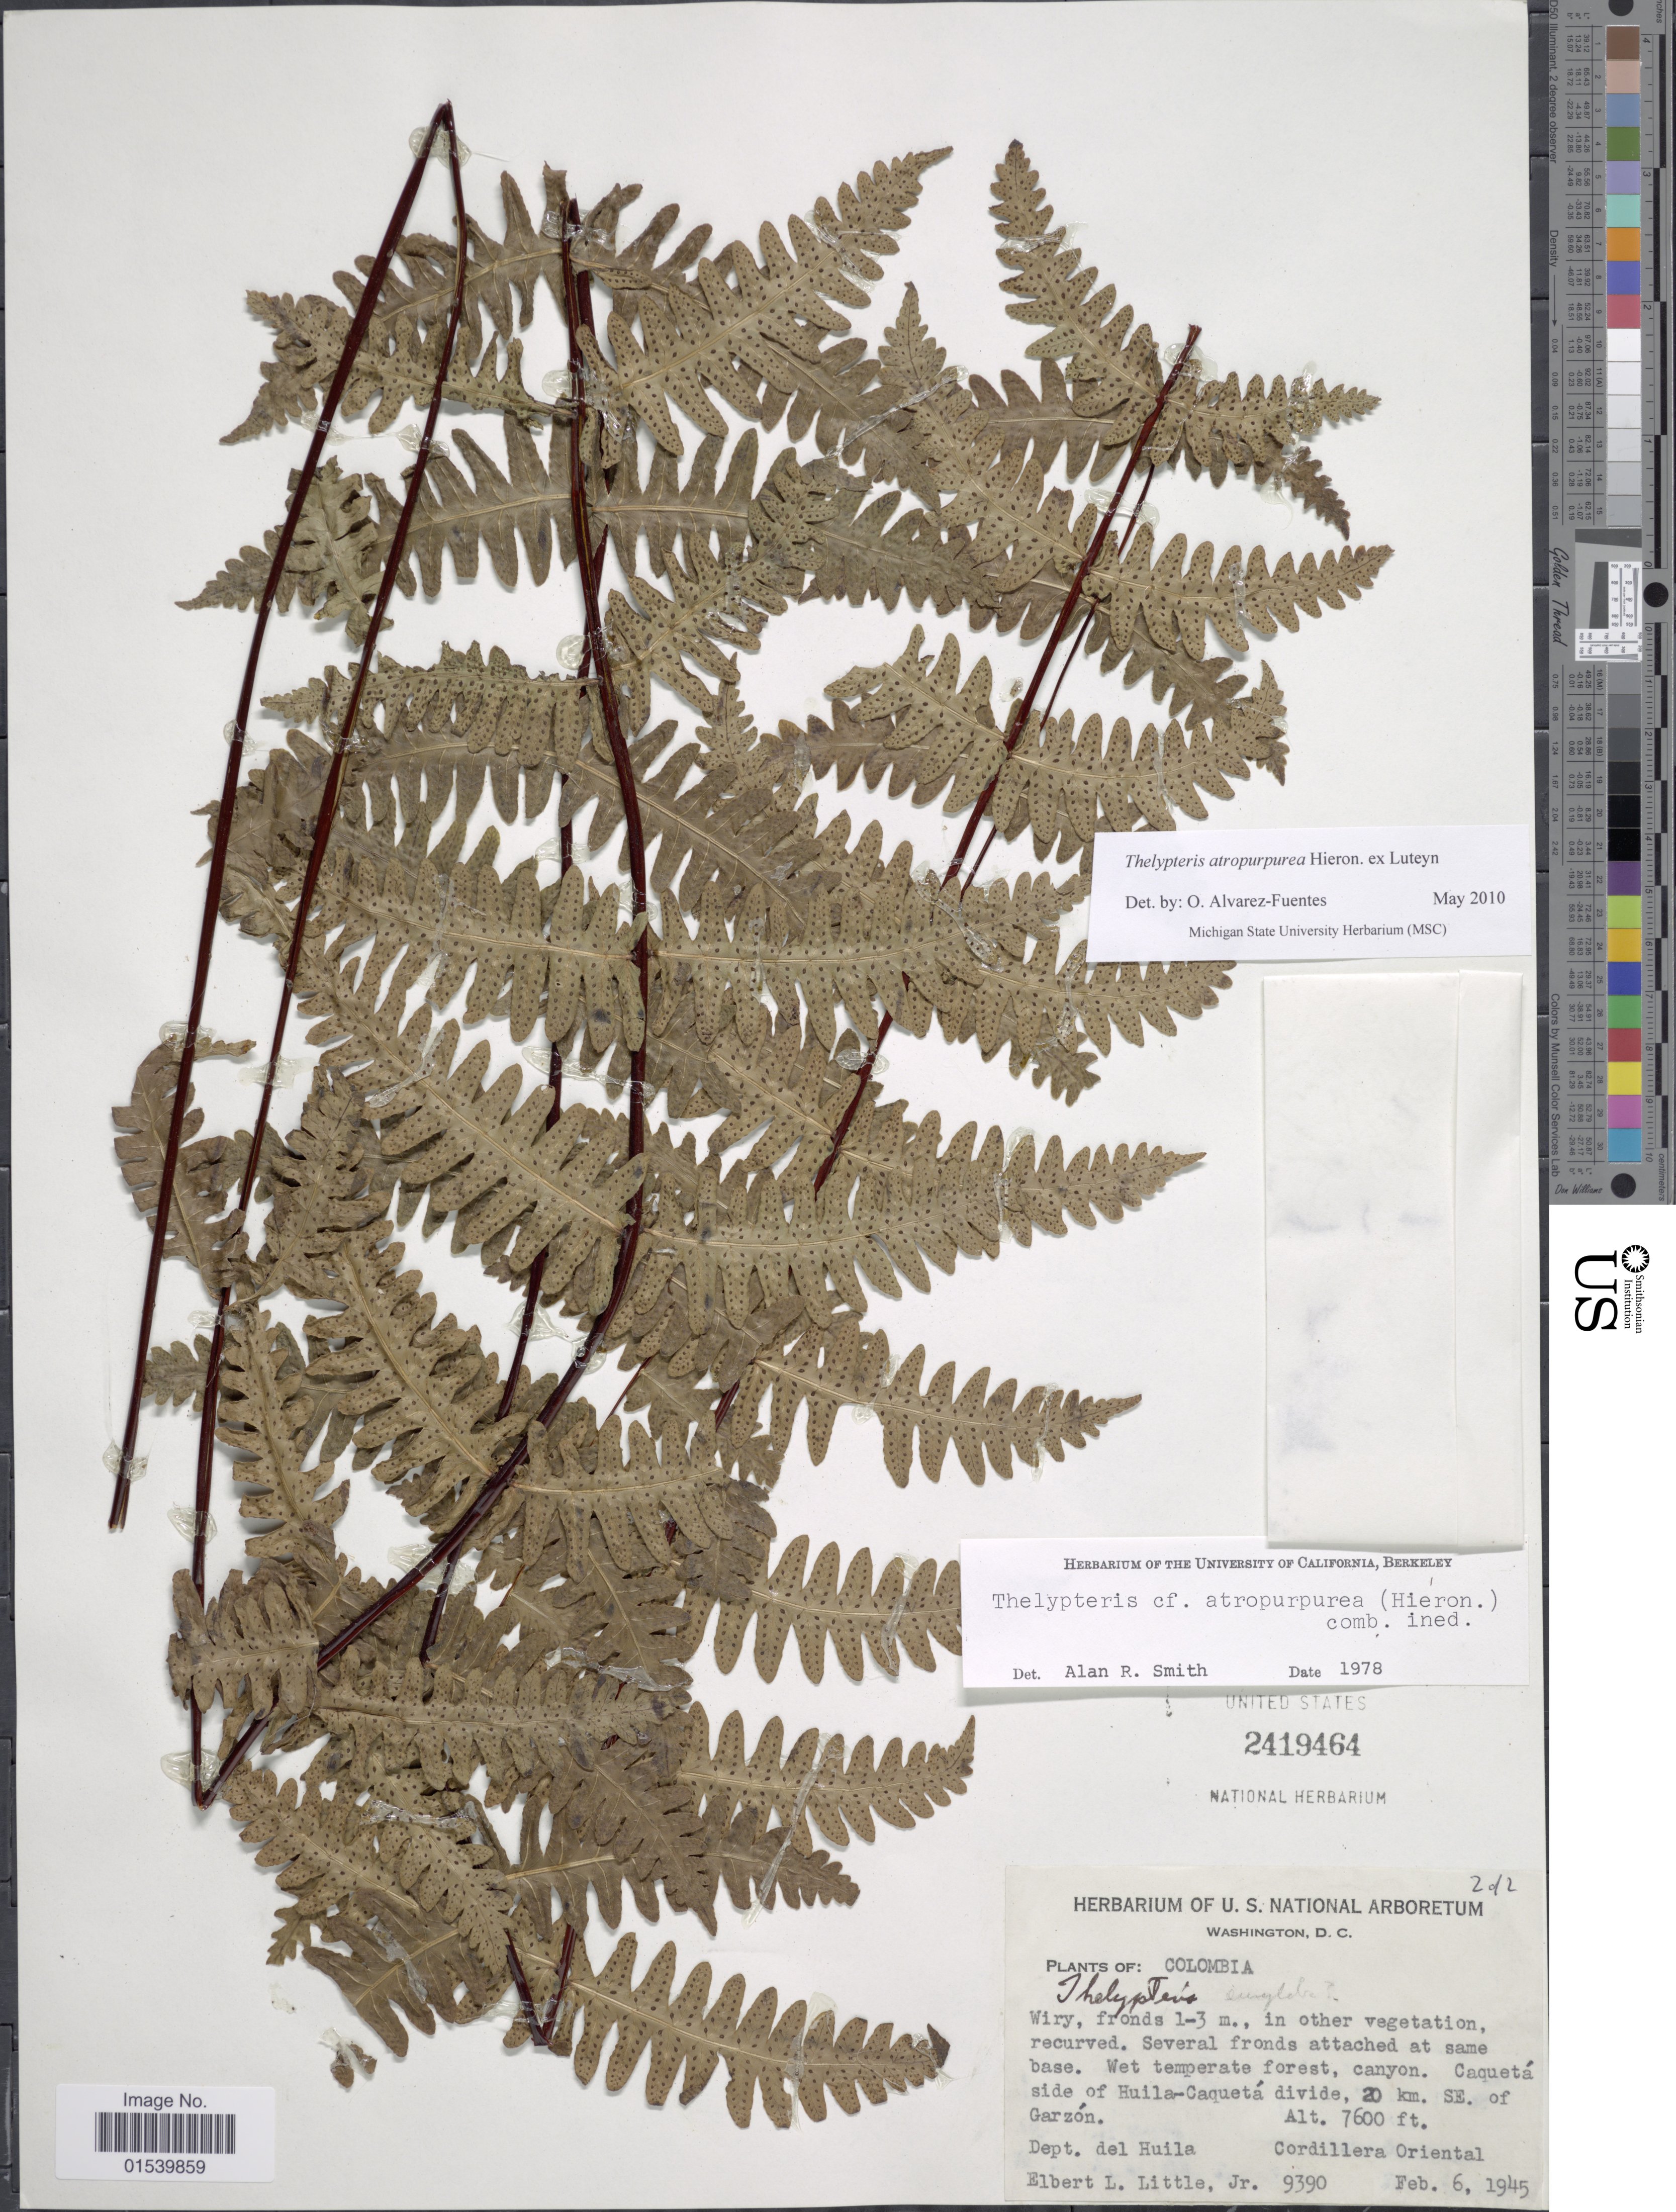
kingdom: Plantae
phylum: Tracheophyta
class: Polypodiopsida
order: Polypodiales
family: Thelypteridaceae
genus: Amauropelta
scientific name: Amauropelta atropurpurea (Hieron.) comb. nov., ined. 2015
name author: (Hieron.)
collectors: E. L. Little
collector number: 9390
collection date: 1945-02-06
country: Colombia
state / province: Huila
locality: Caquetá side of Huila-Caquetá divide, 20 km. SE of Garzón, Dept. del Huila, Cordillera Oriental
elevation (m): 2316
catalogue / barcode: US 2419464